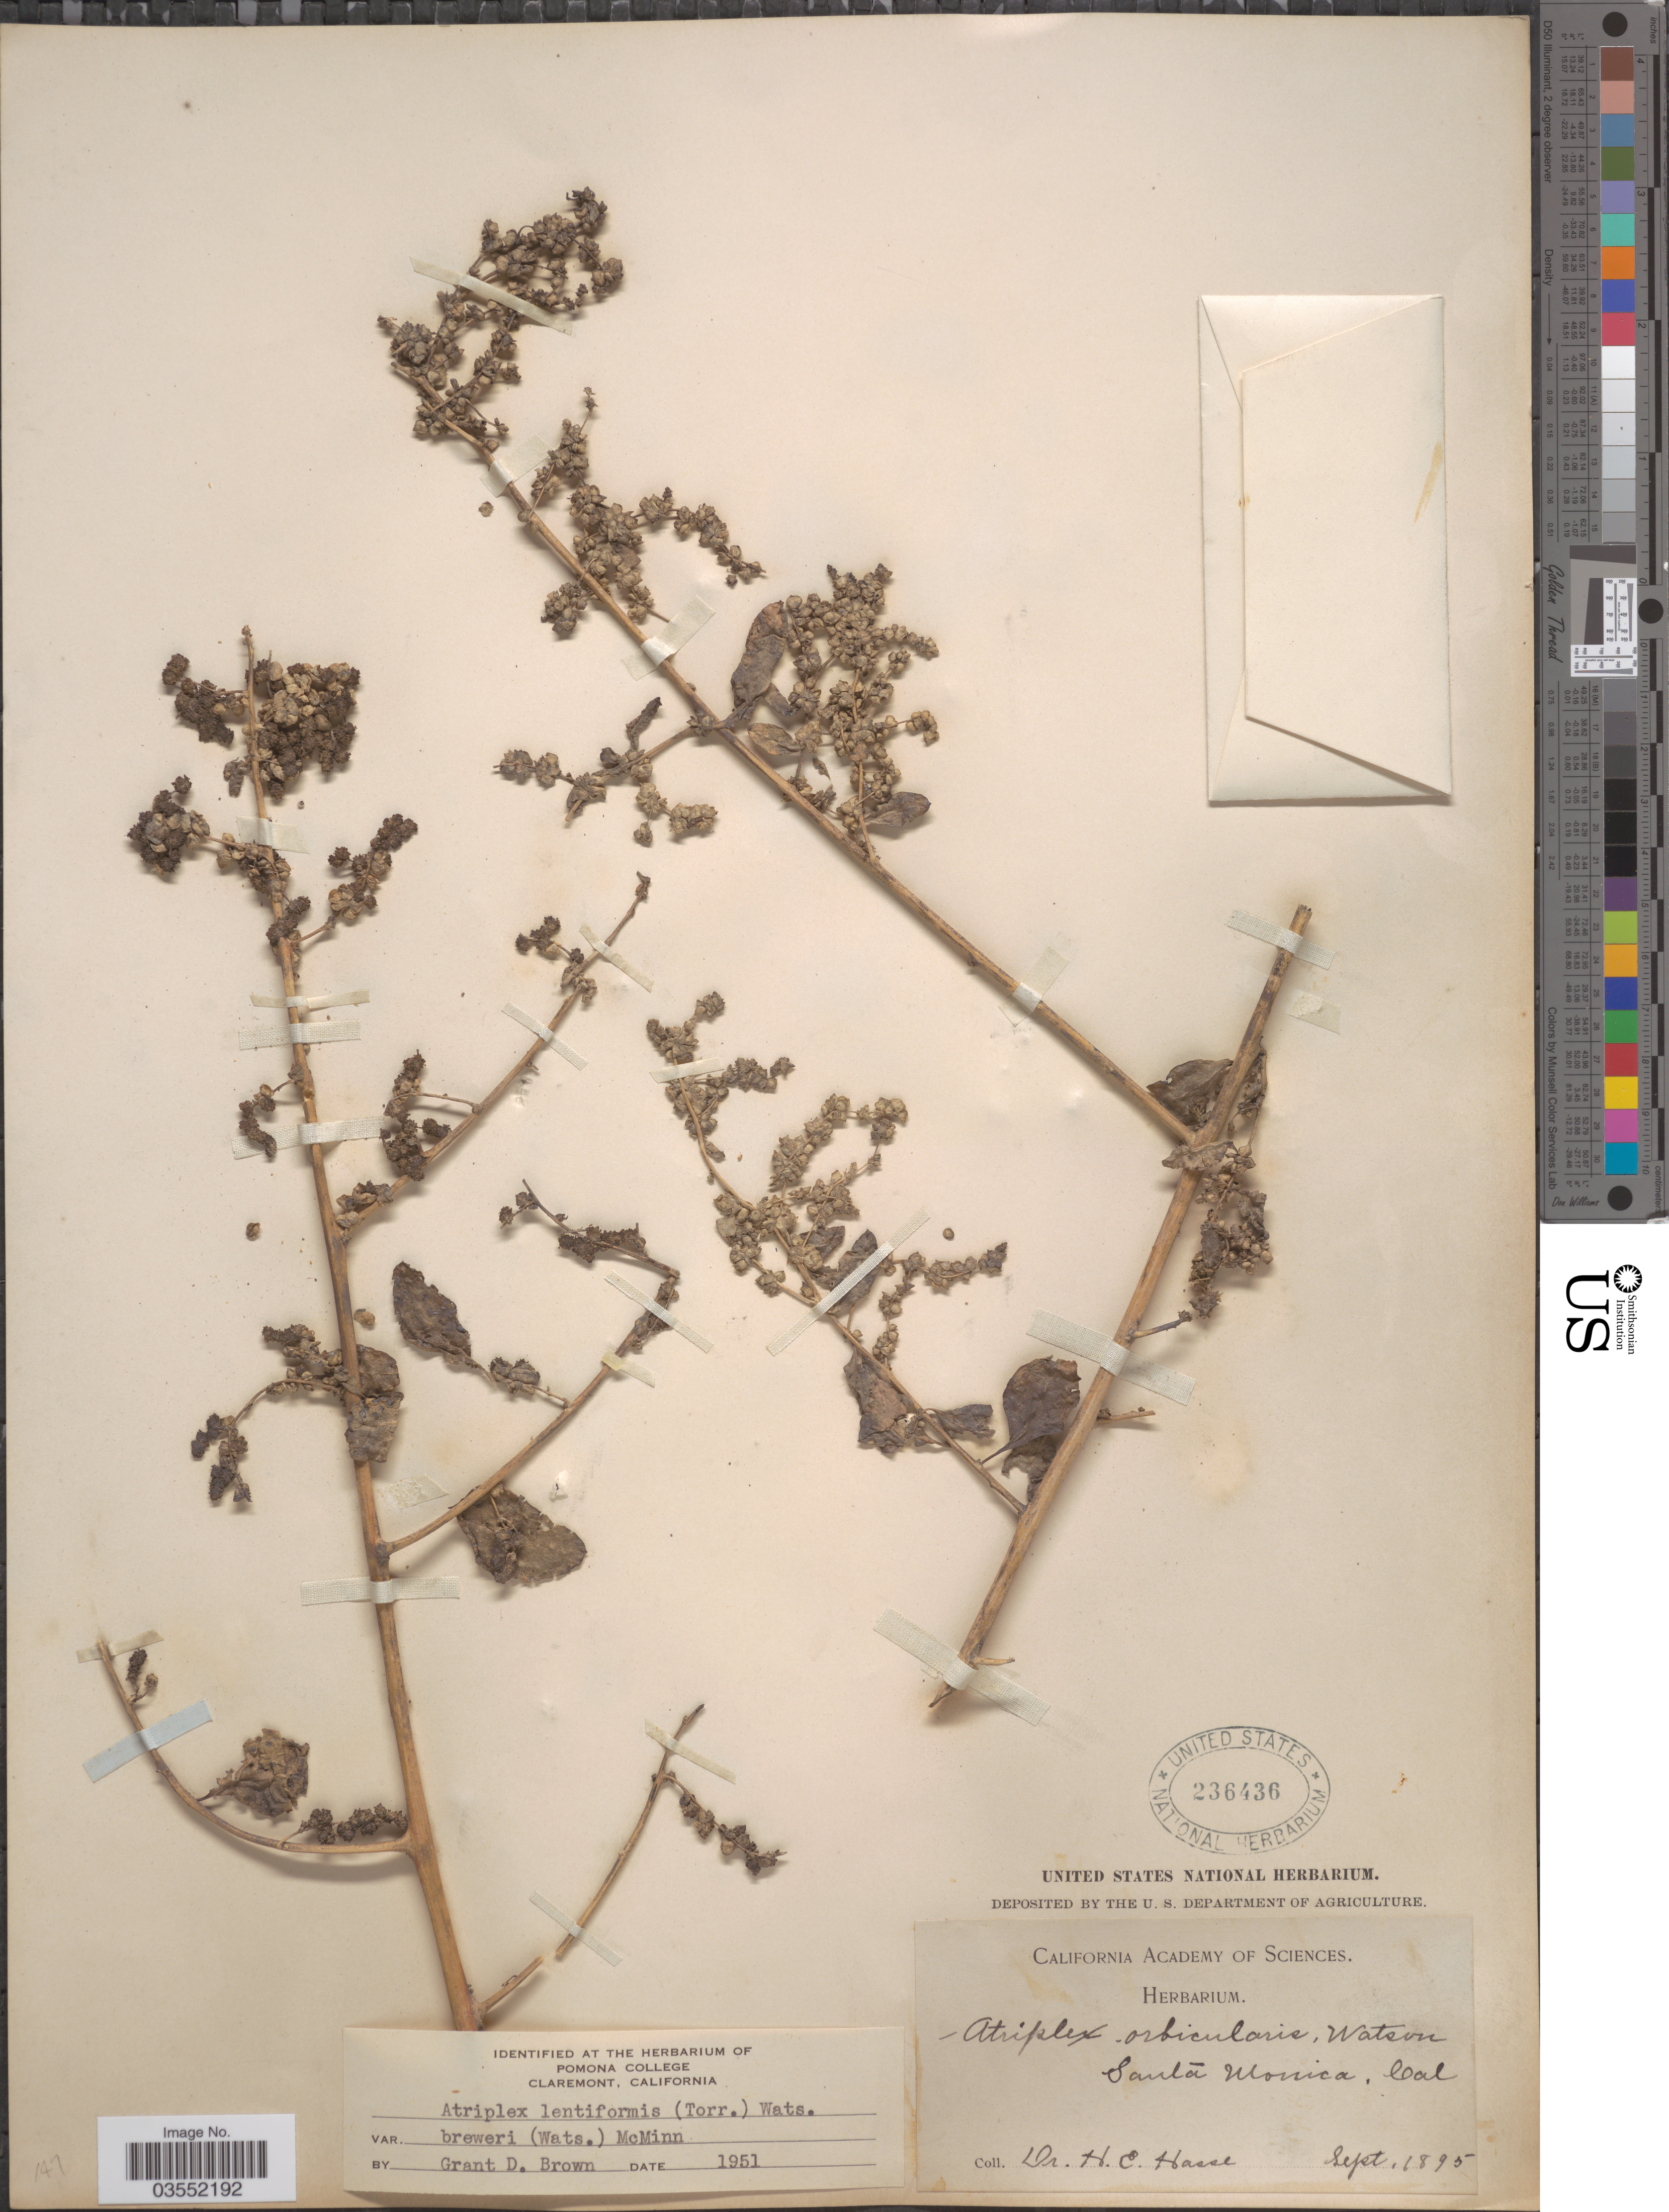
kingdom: Plantae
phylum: Tracheophyta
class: Magnoliopsida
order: Caryophyllales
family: Amaranthaceae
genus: Atriplex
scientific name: Atriplex lentiformis var. breweri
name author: (S. Watson) McMinn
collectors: H. E. Hasse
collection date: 1895-09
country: United States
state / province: California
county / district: Los Angeles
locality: Santa Monica.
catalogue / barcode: US 236436